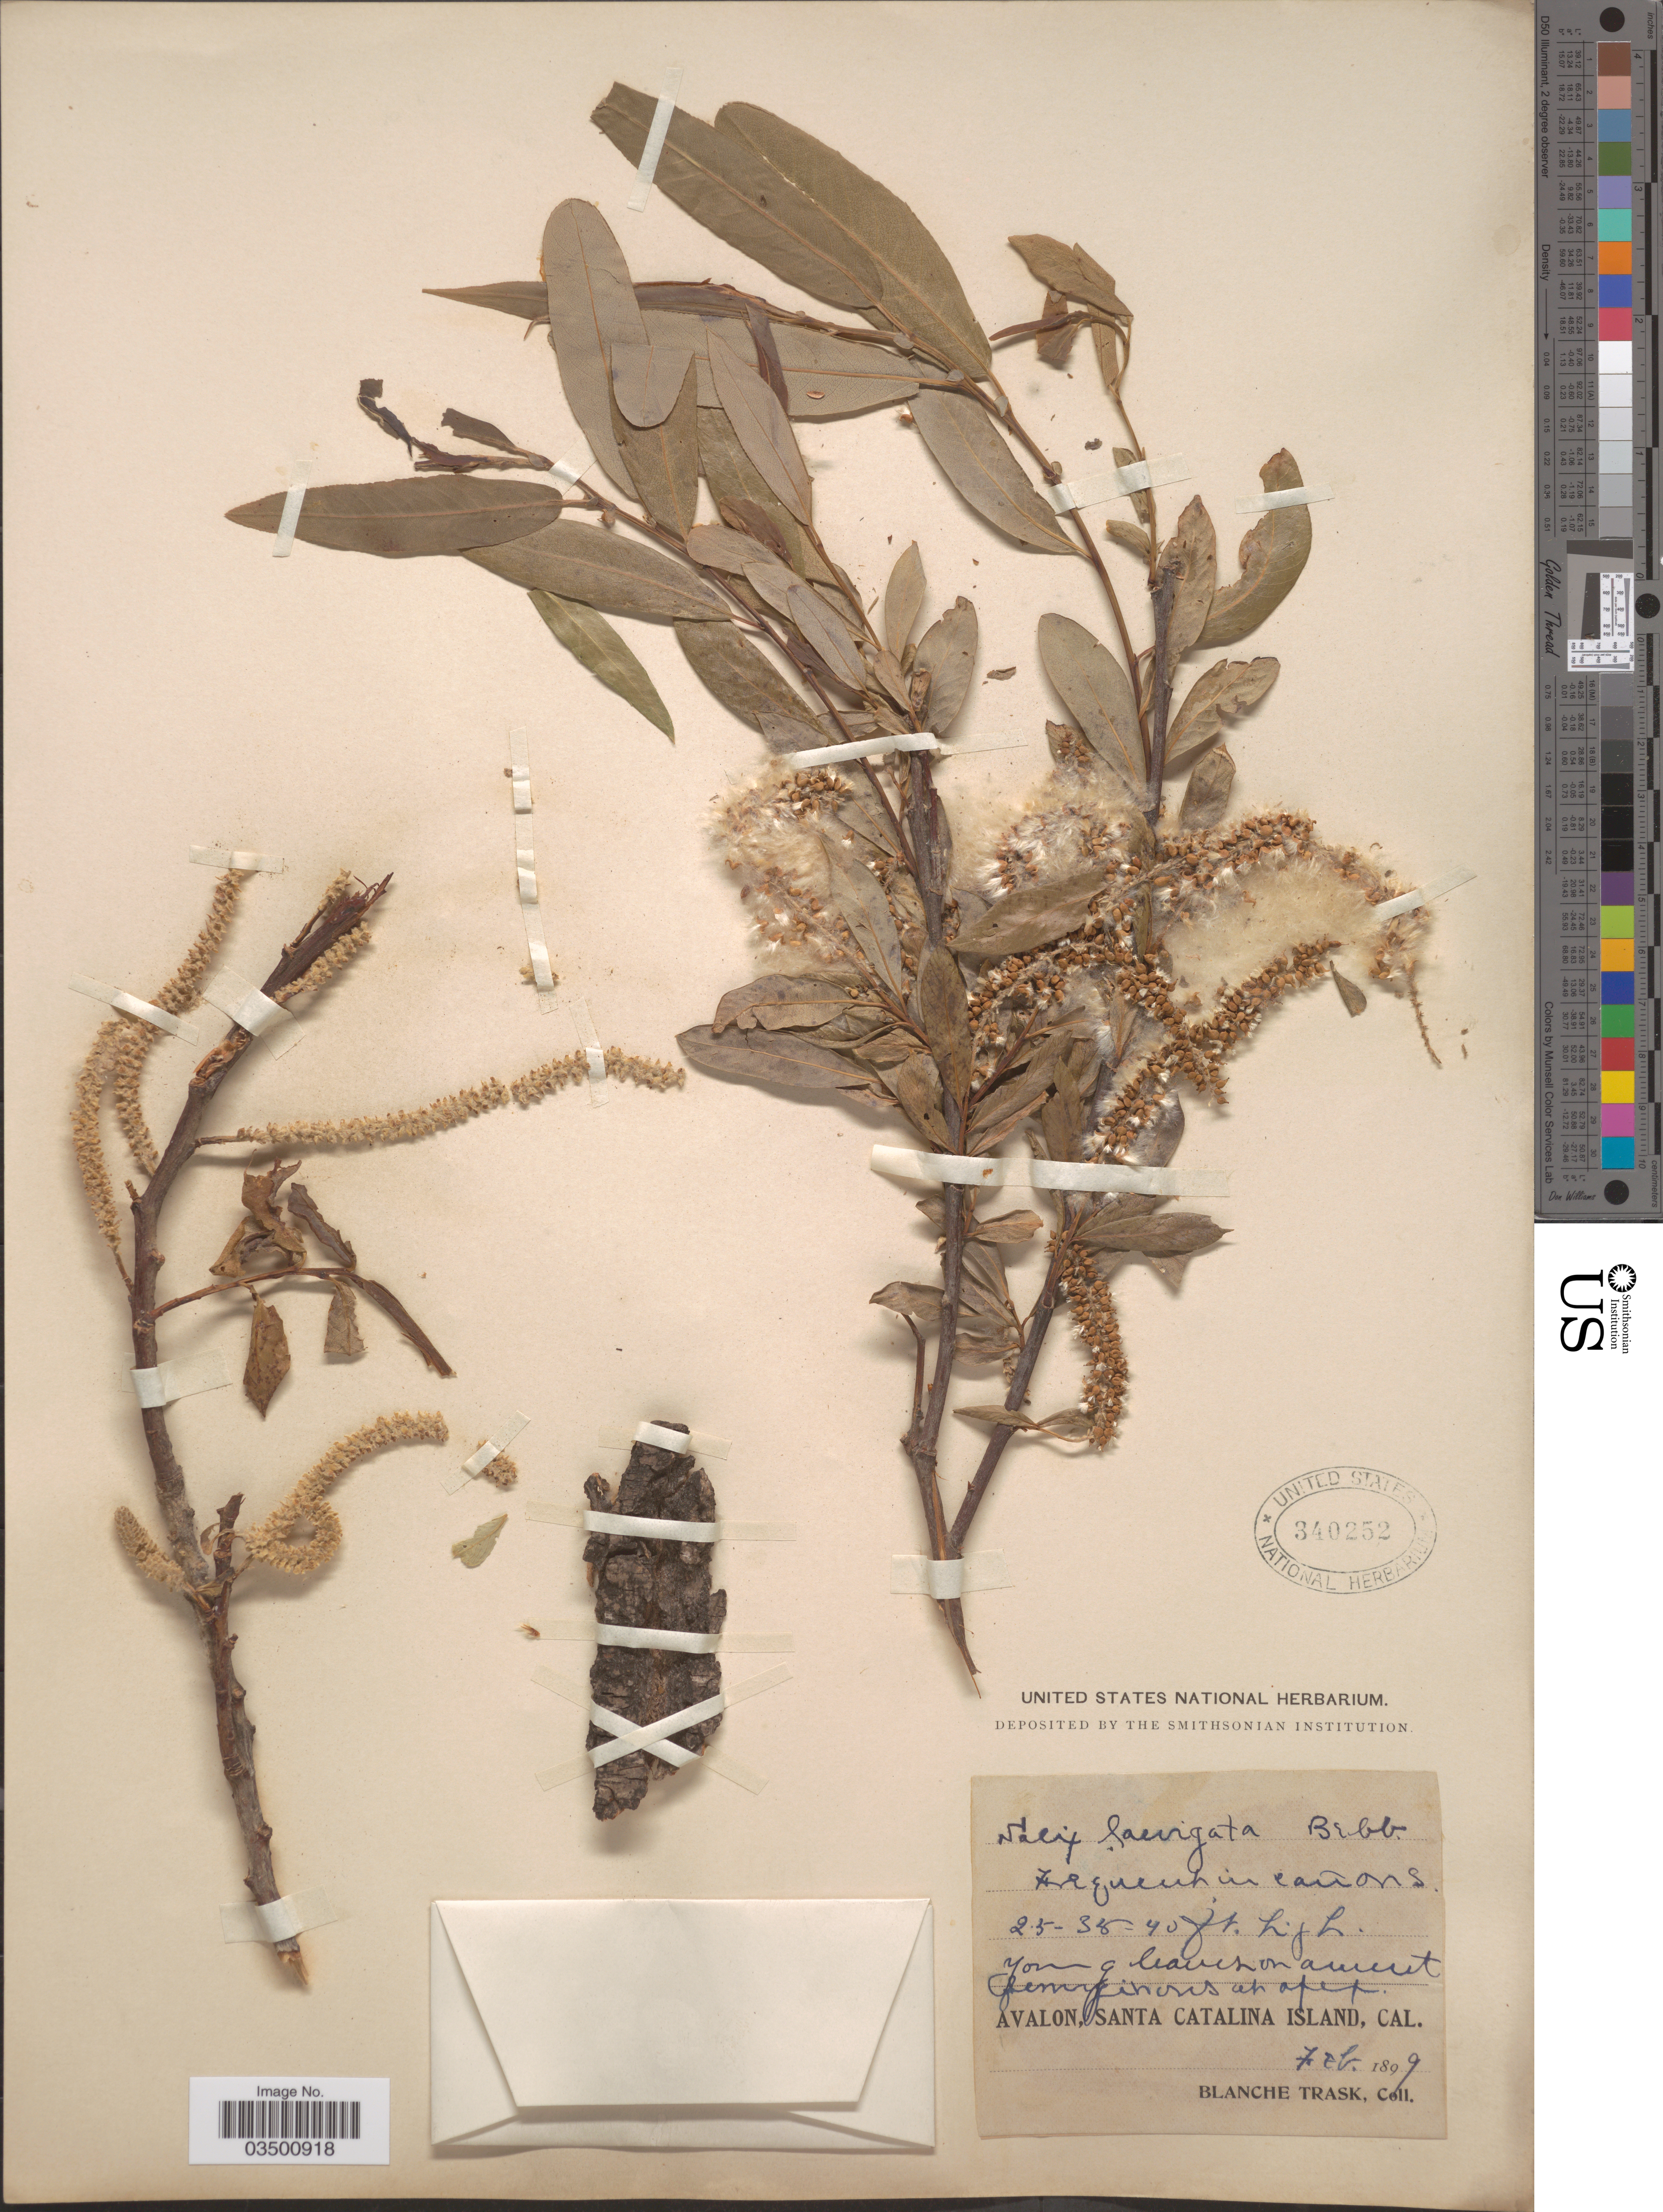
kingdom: Plantae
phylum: Tracheophyta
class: Magnoliopsida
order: Malpighiales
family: Salicaceae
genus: Salix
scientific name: Salix laevigata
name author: Bebb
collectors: B. Trask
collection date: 1899-02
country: United States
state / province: California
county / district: Los Angeles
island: Santa Catalina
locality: Avalon, Santa Catalina Island.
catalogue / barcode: US 340252